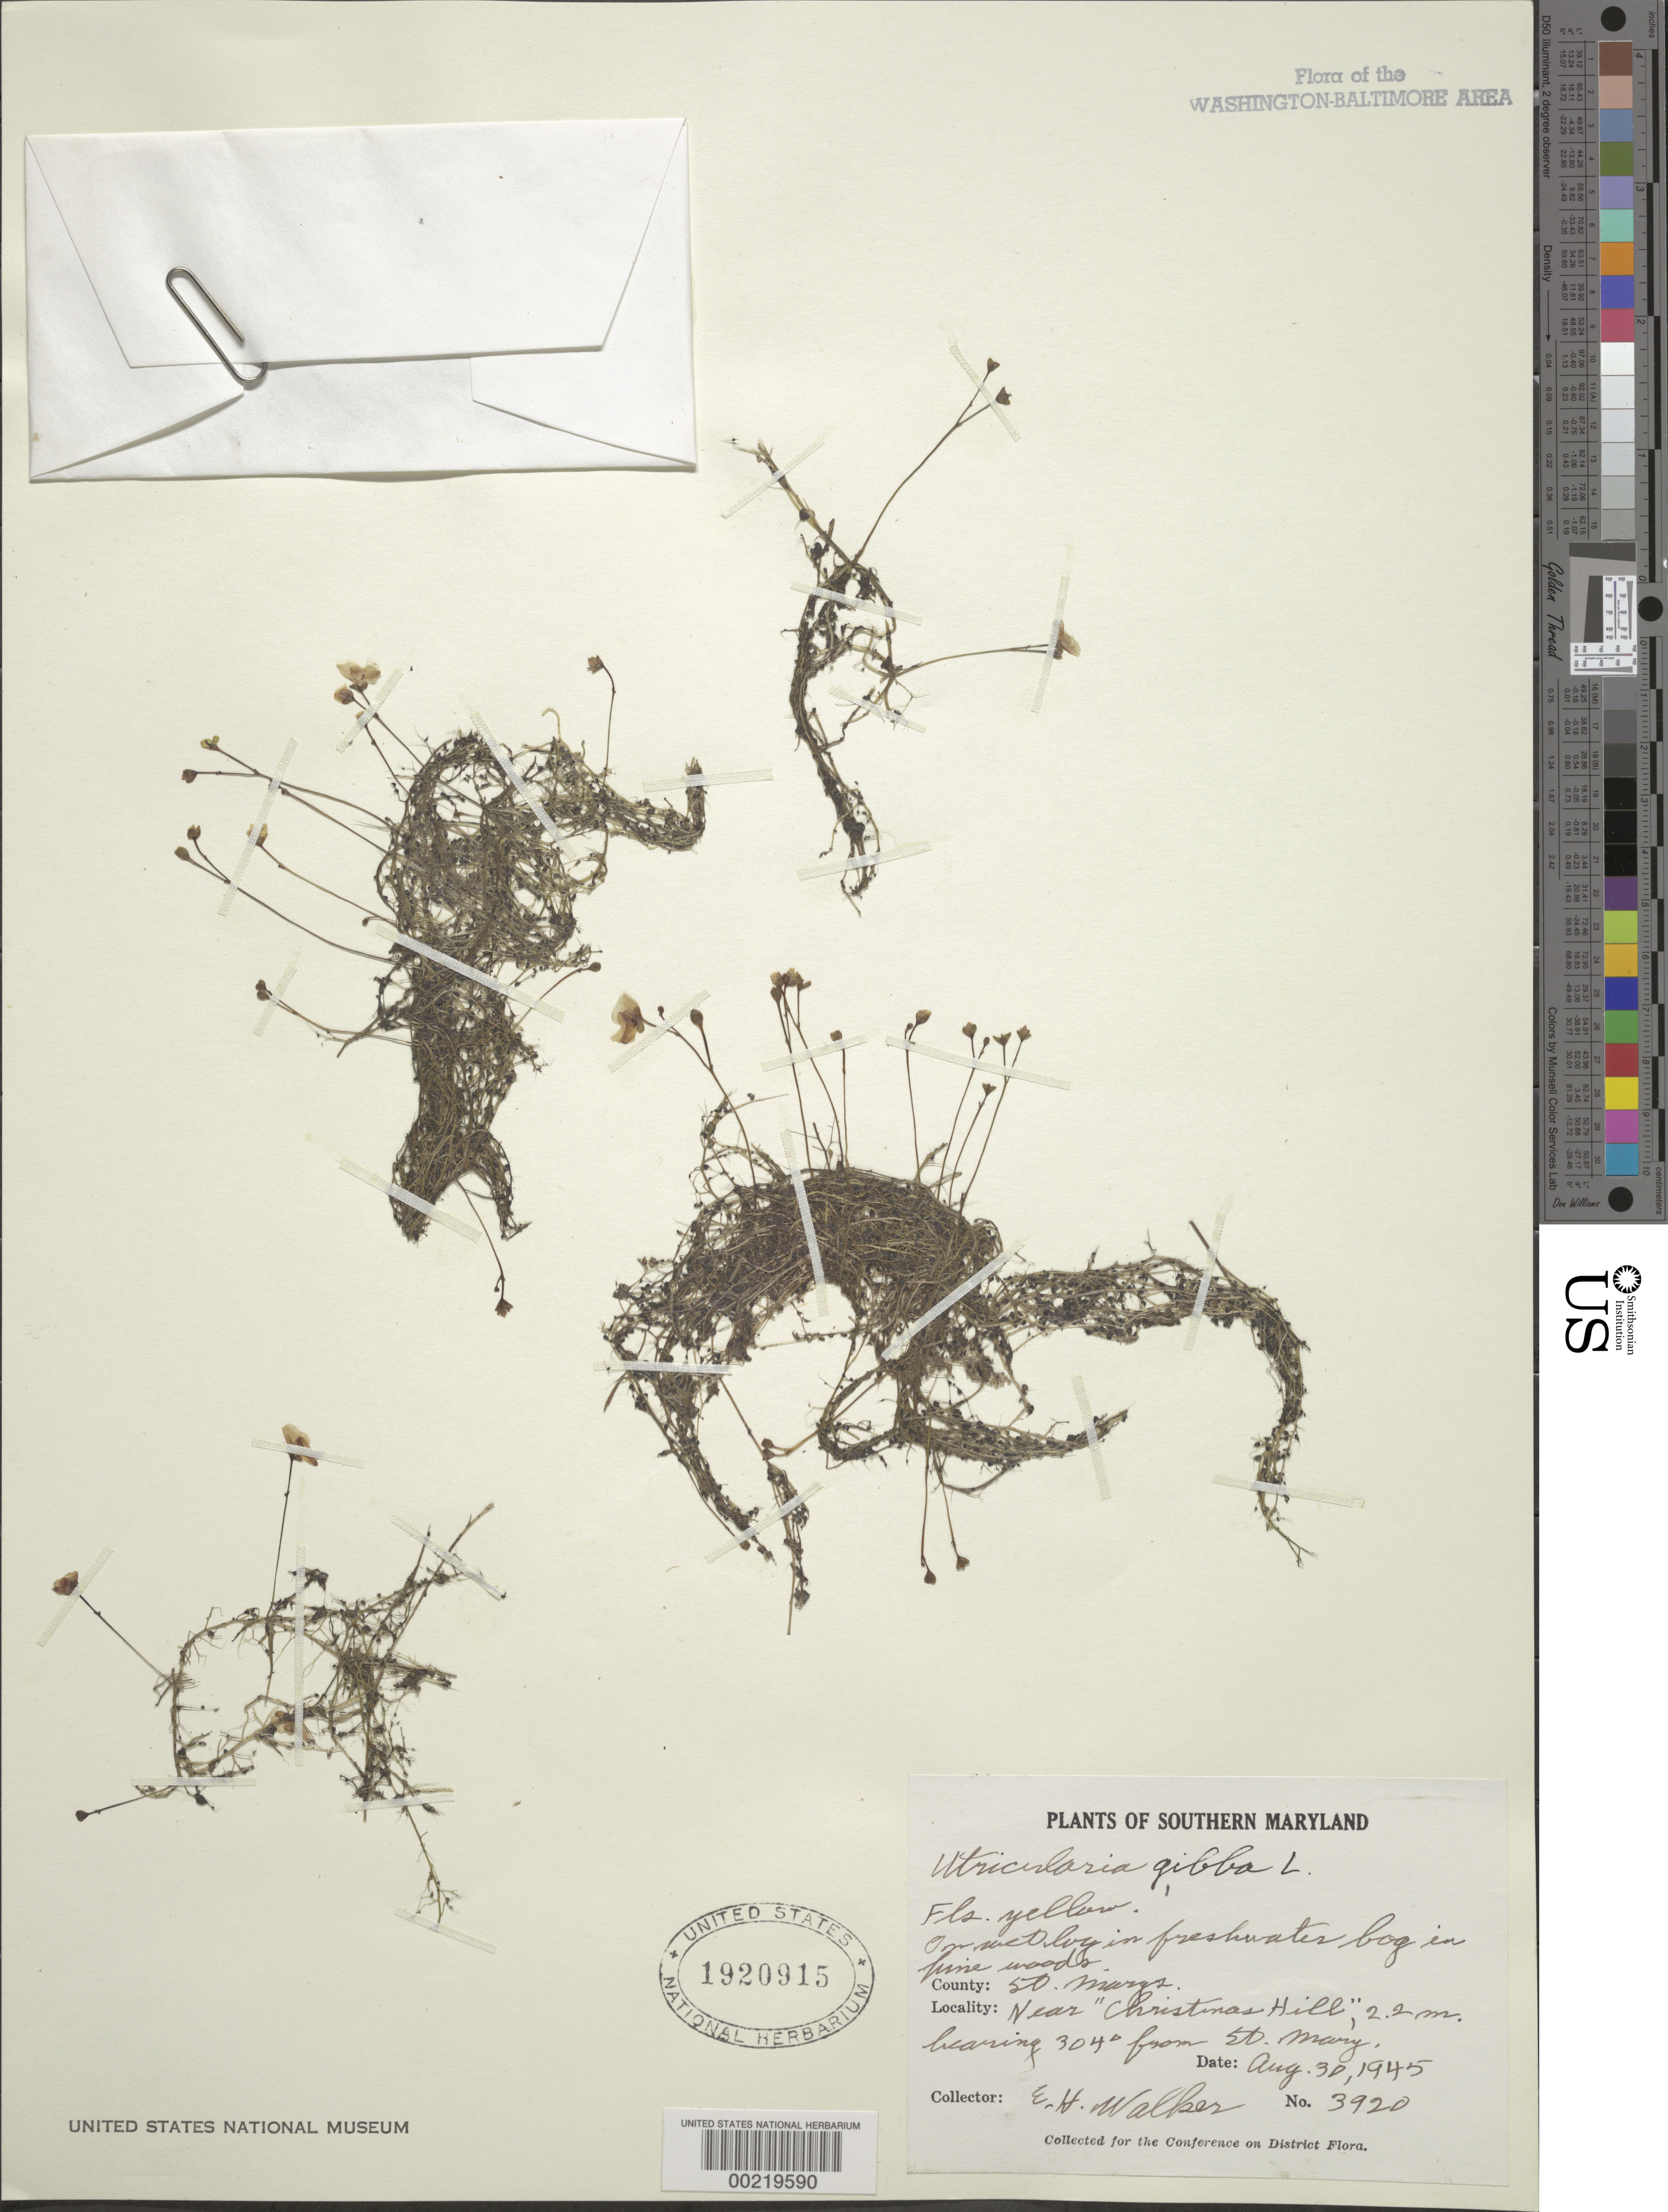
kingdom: Plantae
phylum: Tracheophyta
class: Magnoliopsida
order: Lamiales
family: Lentibulariaceae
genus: Utricularia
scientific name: Utricularia gibba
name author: L.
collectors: E. H. Walker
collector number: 3920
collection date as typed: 30 Aug 1945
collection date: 1945-08-30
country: United States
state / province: Maryland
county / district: St. Mary's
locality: Near "Christmas Hill", 2.2 mi. bearing 304 Degrees from St. Mary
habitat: On wet log in freshwater bog in fine woods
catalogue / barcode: US 1920915